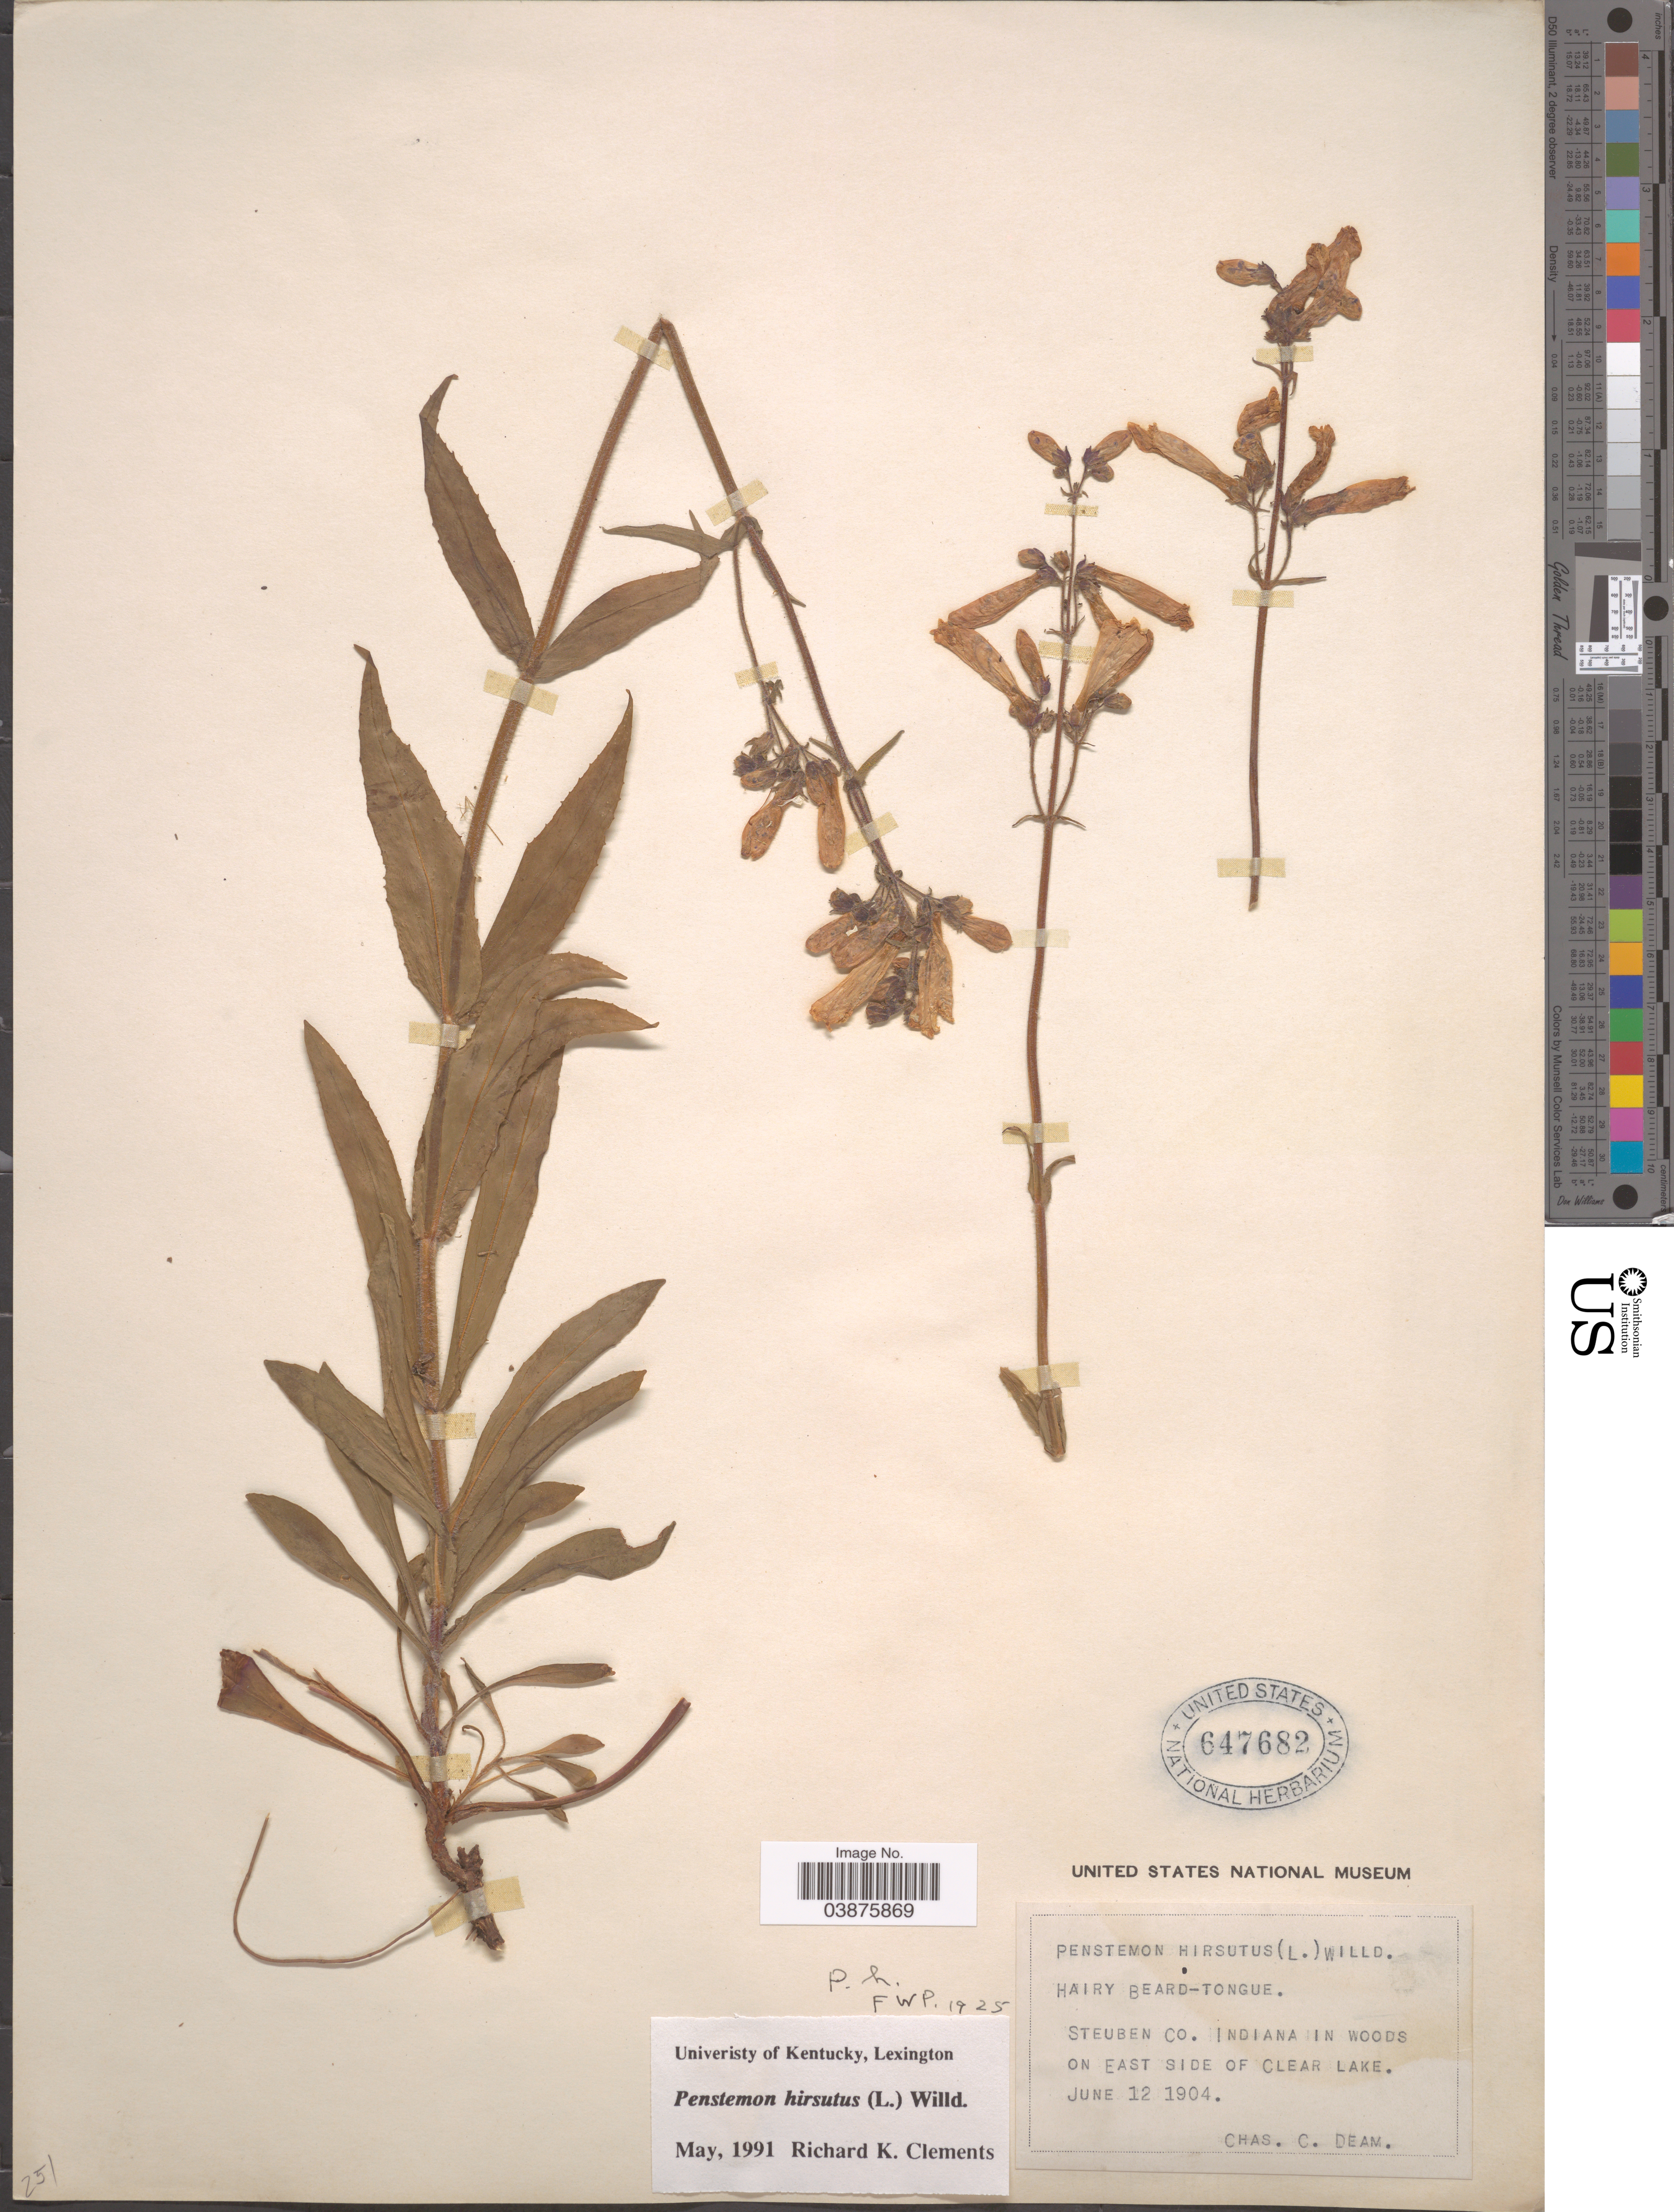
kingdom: Plantae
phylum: Tracheophyta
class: Magnoliopsida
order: Lamiales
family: Plantaginaceae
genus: Penstemon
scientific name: Penstemon hirsutus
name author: (L.) Willd.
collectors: C. C. Deam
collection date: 1904-06-12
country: United States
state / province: Indiana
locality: Steuben Co. On East side of Clear Lake.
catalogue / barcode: US 647682